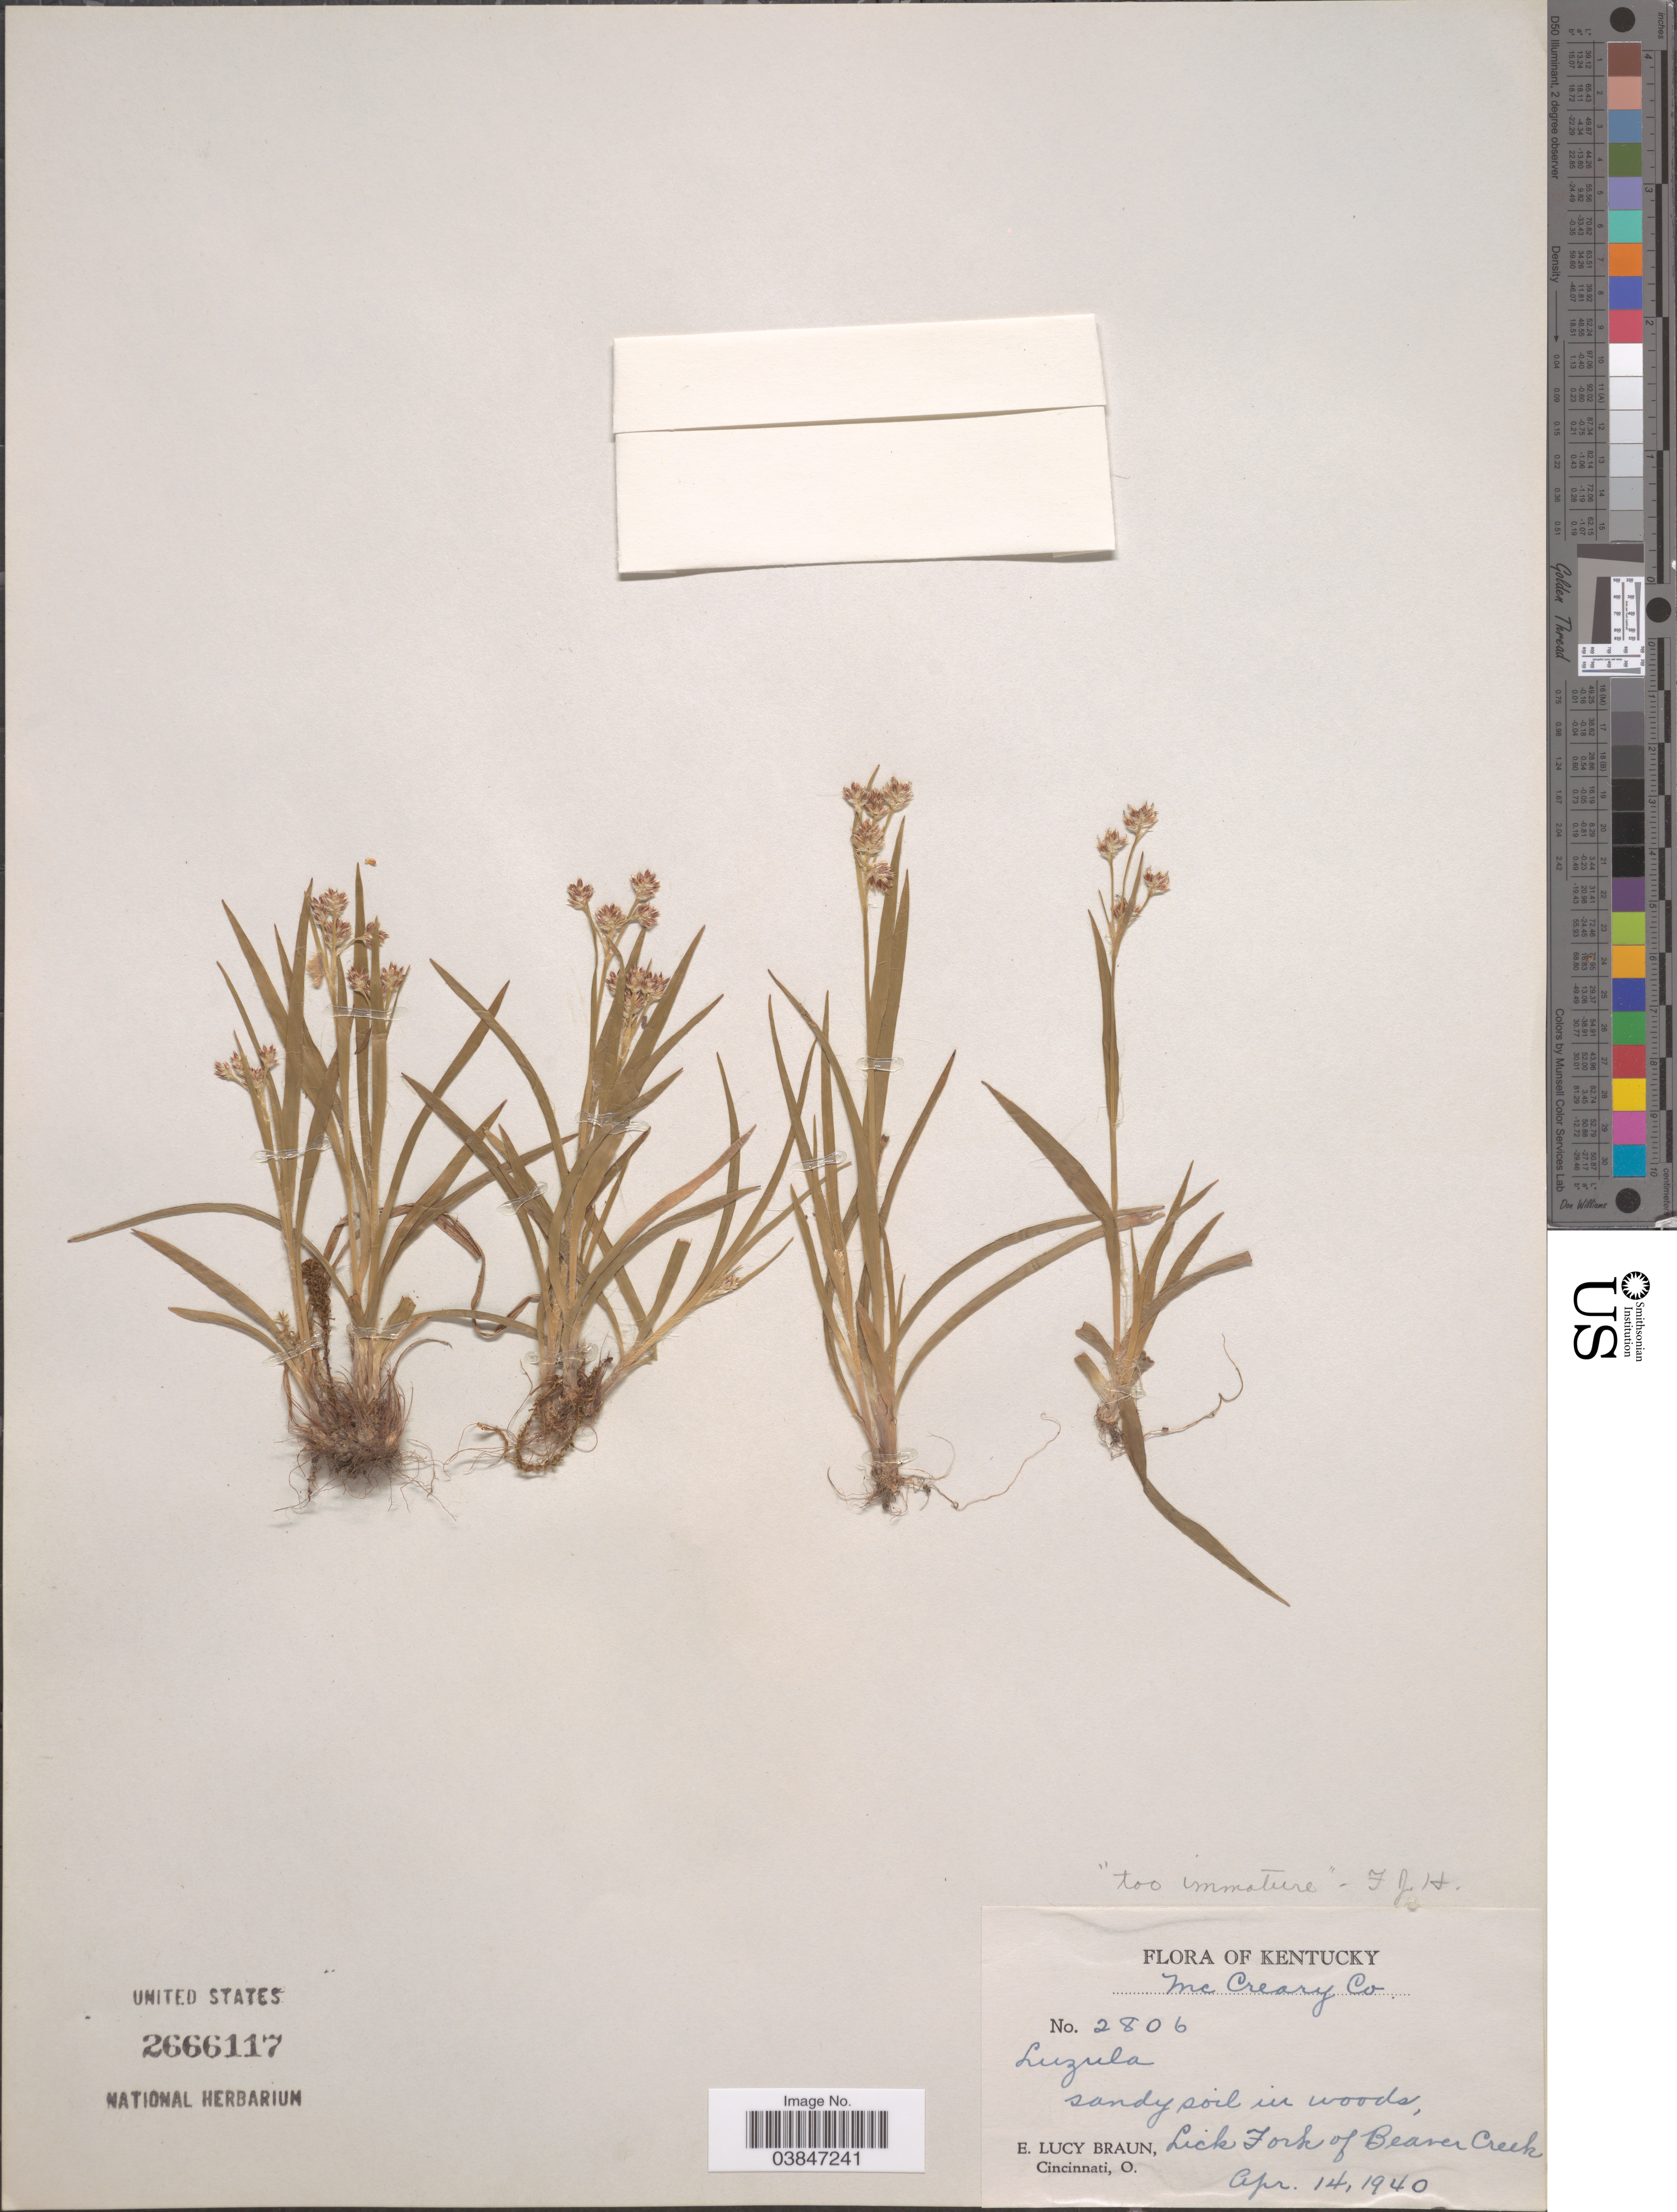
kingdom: Plantae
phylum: Tracheophyta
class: Liliopsida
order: Poales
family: Juncaceae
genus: Luzula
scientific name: Luzula sp.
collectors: E. L. Braun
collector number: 2806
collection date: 1940-04-14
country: United States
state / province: Kentucky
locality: McCreary Co. Sandy soil in woods, Lick Fork of Beaver Creek.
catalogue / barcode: US 2666117